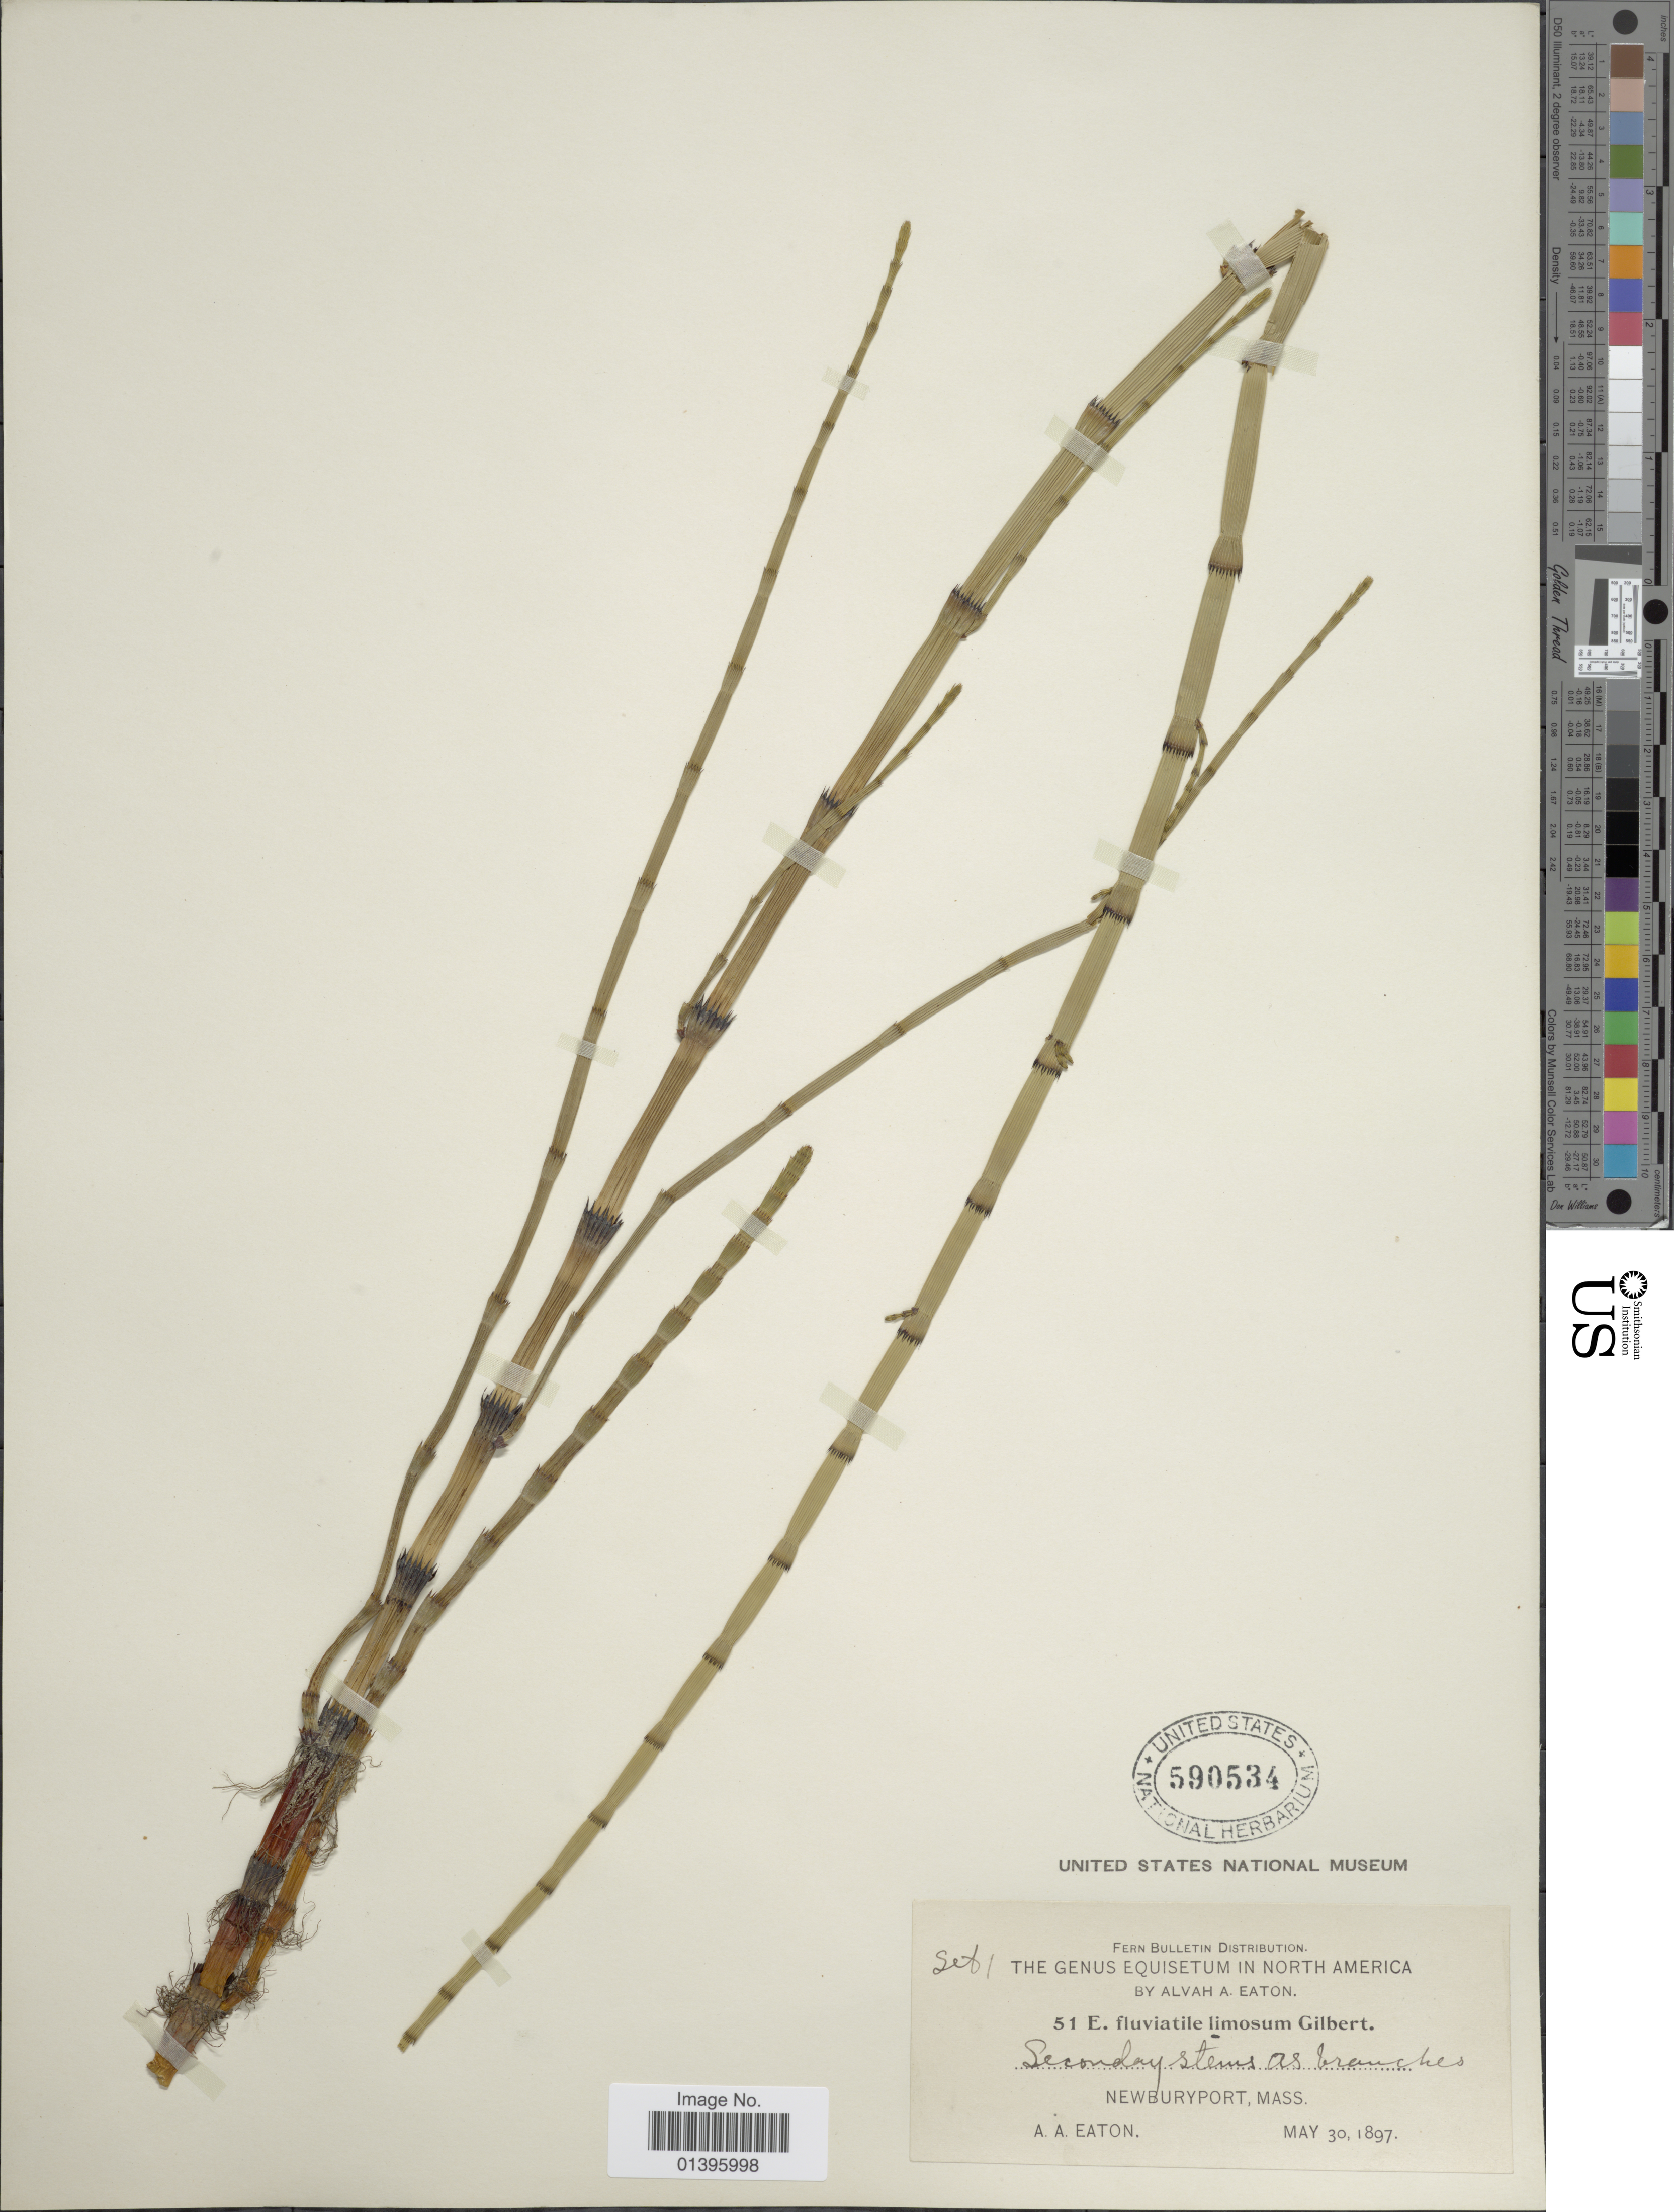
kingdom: Plantae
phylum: Tracheophyta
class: Polypodiopsida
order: Equisetales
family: Equisetaceae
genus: Equisetum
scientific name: Equisetum fluviatile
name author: L.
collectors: A. A. Eaton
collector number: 51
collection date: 1897-05-30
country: United States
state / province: Massachusetts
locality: Newburyport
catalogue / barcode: US 590534